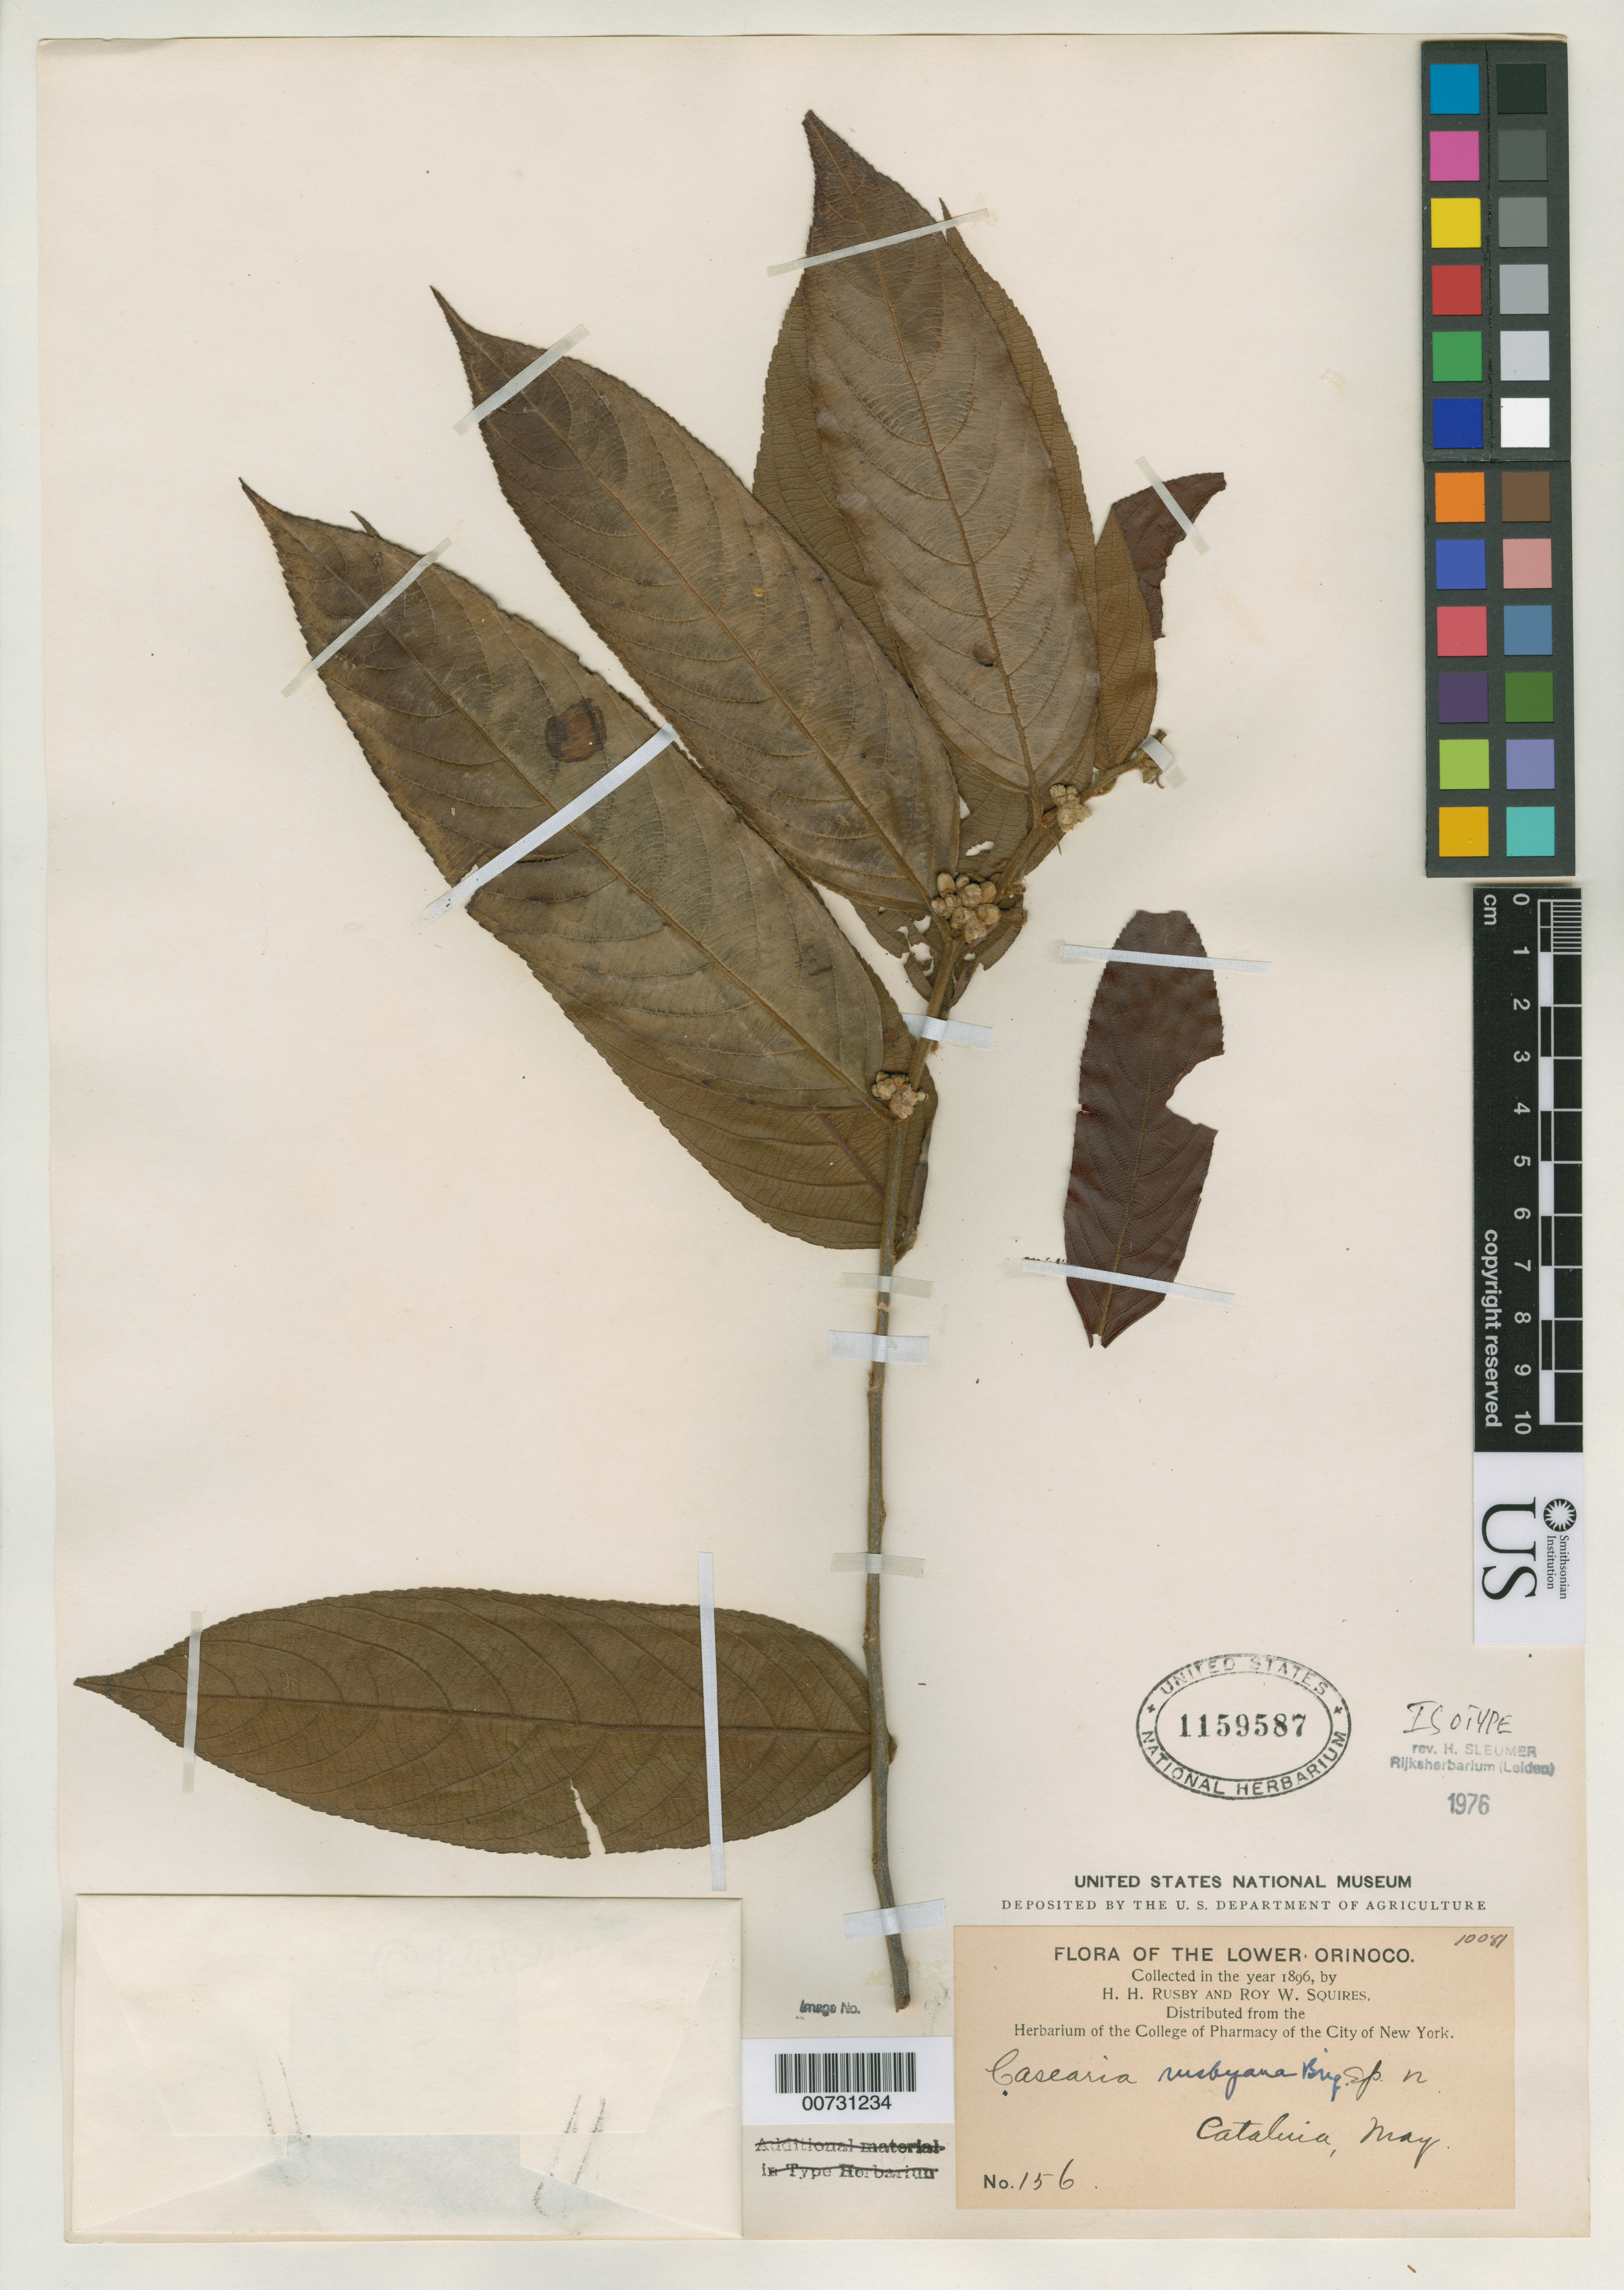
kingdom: Plantae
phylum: Tracheophyta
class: Magnoliopsida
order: Malpighiales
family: Salicaceae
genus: Casearia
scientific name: Casearia rusbyana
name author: Briq.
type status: Isotype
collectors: H. H. Rusby & R. Squires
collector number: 156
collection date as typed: May 1896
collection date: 1896-05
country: Venezuela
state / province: Delta Amacuro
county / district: Tucupita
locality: Lower Orinoco, Santa Catalina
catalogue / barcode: US 1159587